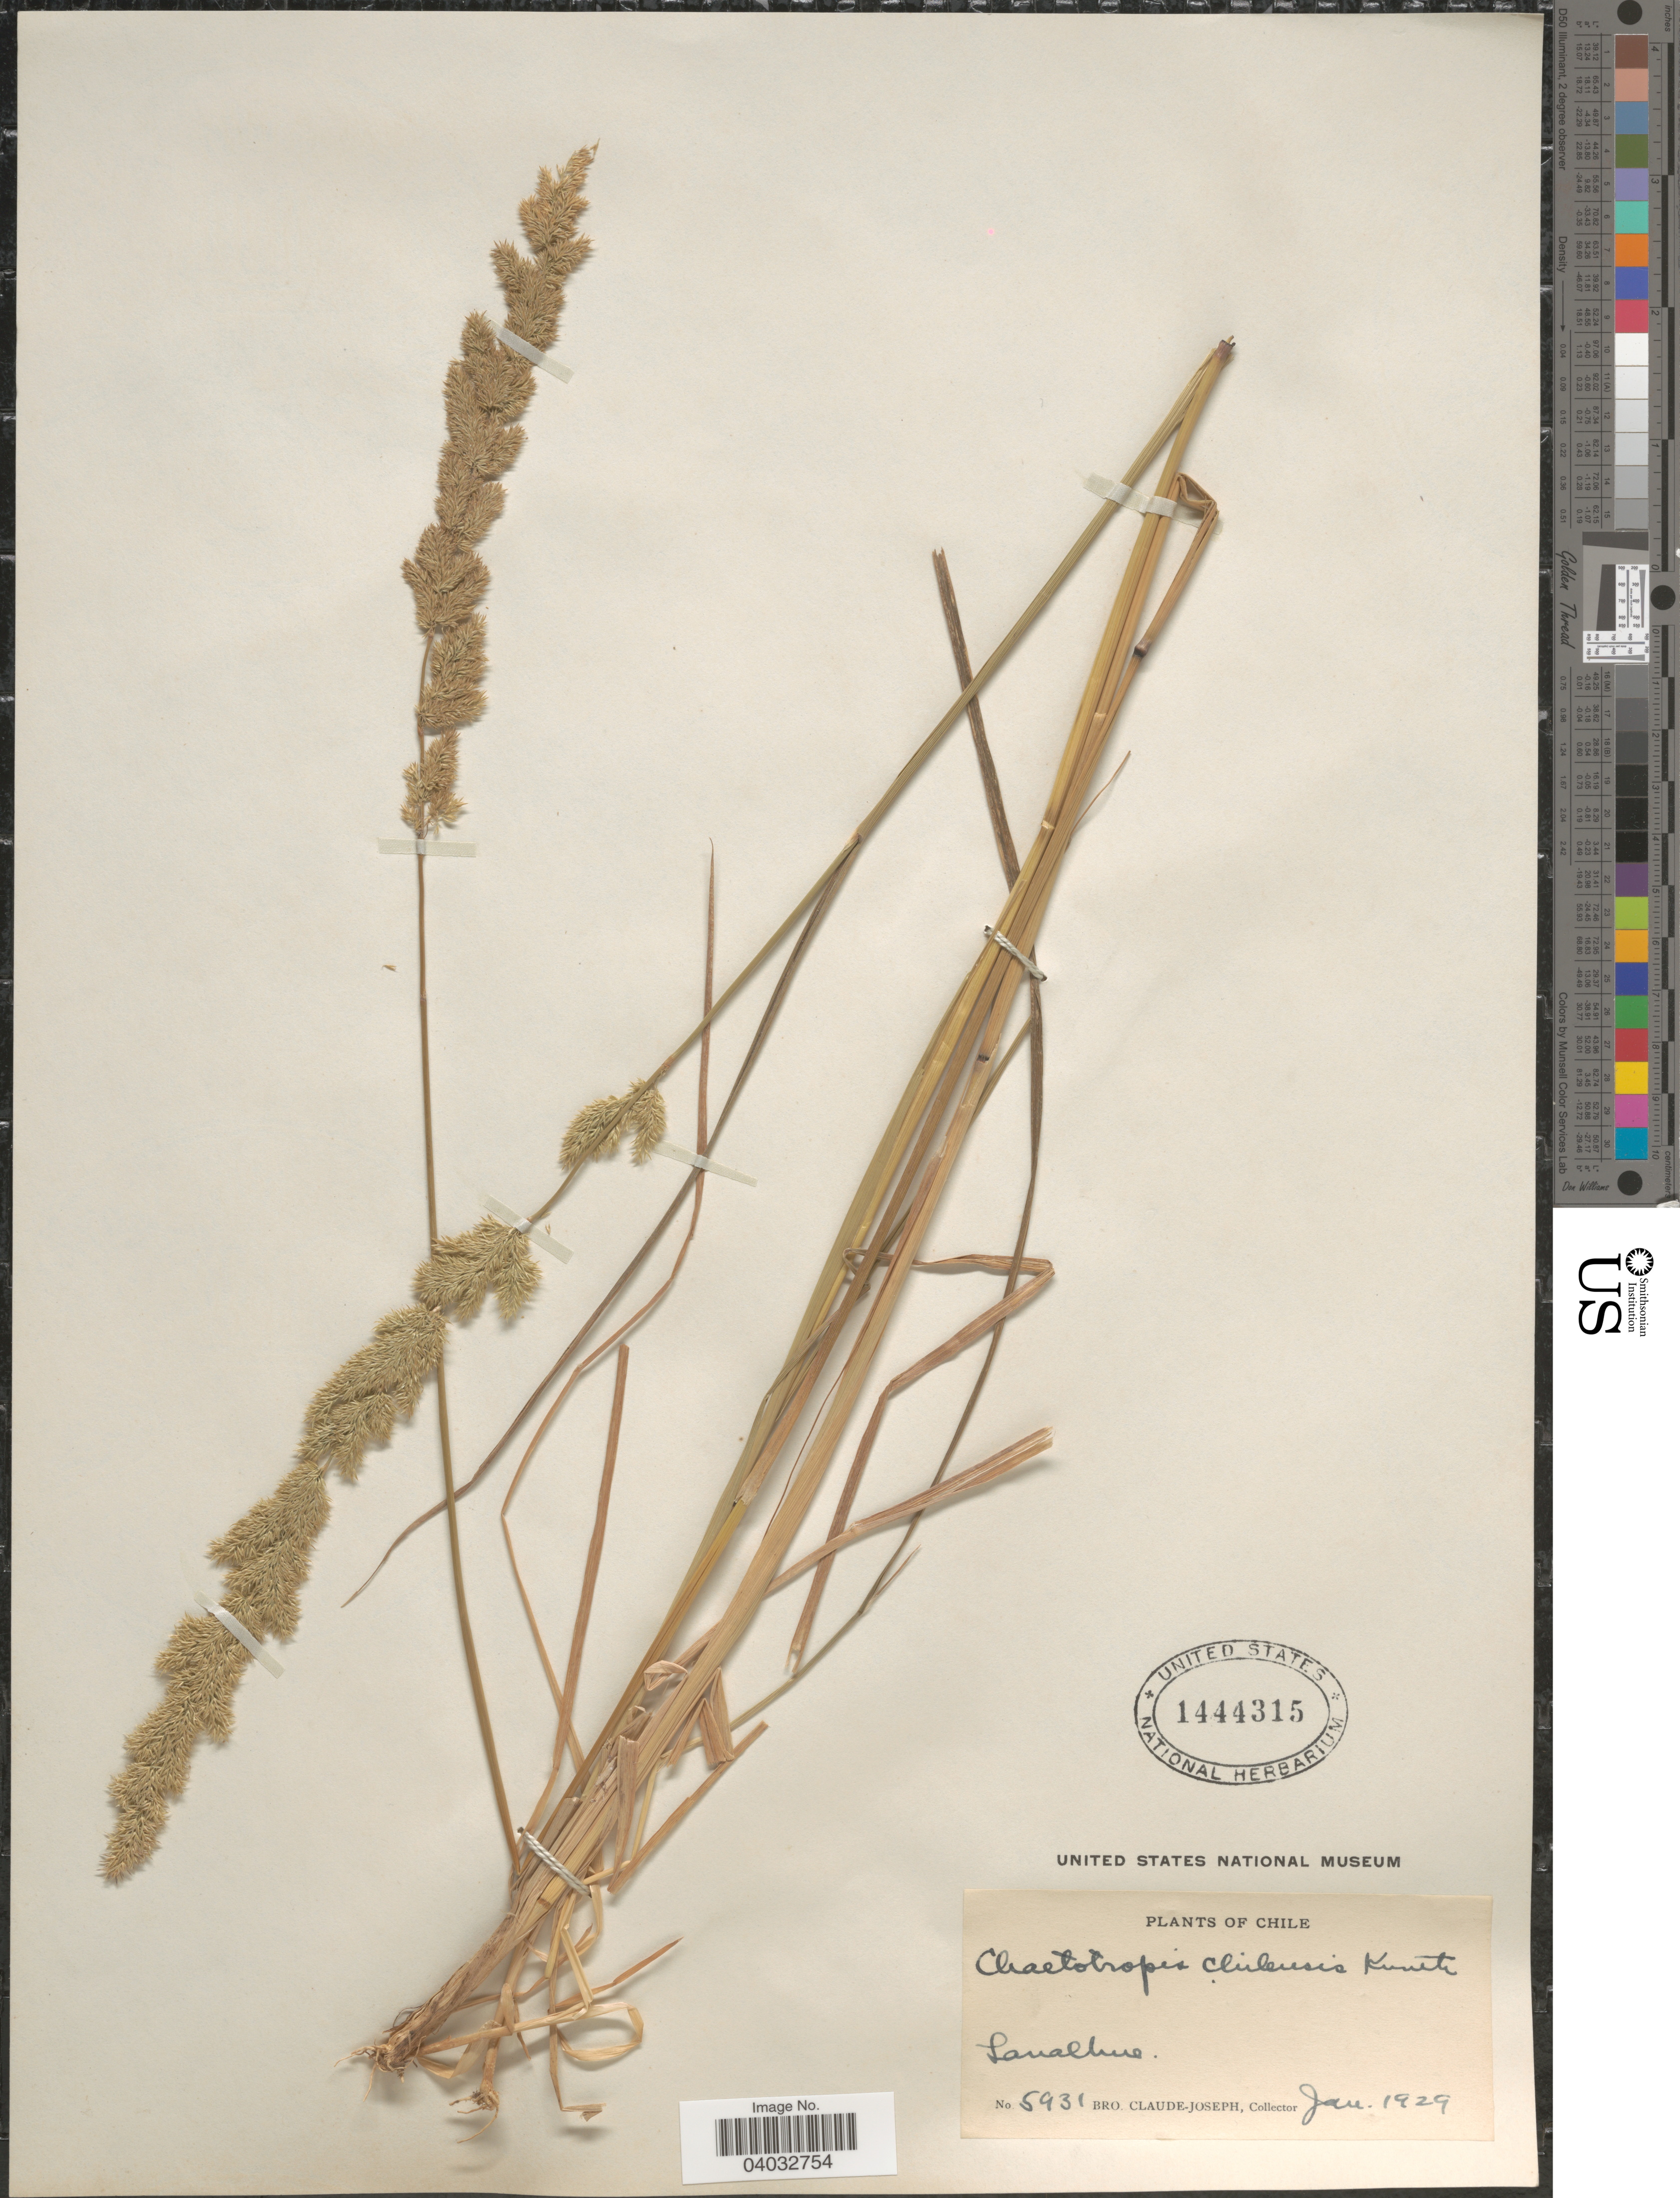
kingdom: Plantae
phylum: Tracheophyta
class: Liliopsida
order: Poales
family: Poaceae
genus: Chaetotropis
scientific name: Chaetotropis chiliensis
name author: Kunth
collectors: Bro. Claude-Joseph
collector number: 5931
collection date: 1929-01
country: Chile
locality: Lanalhue.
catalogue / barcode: US 1444315